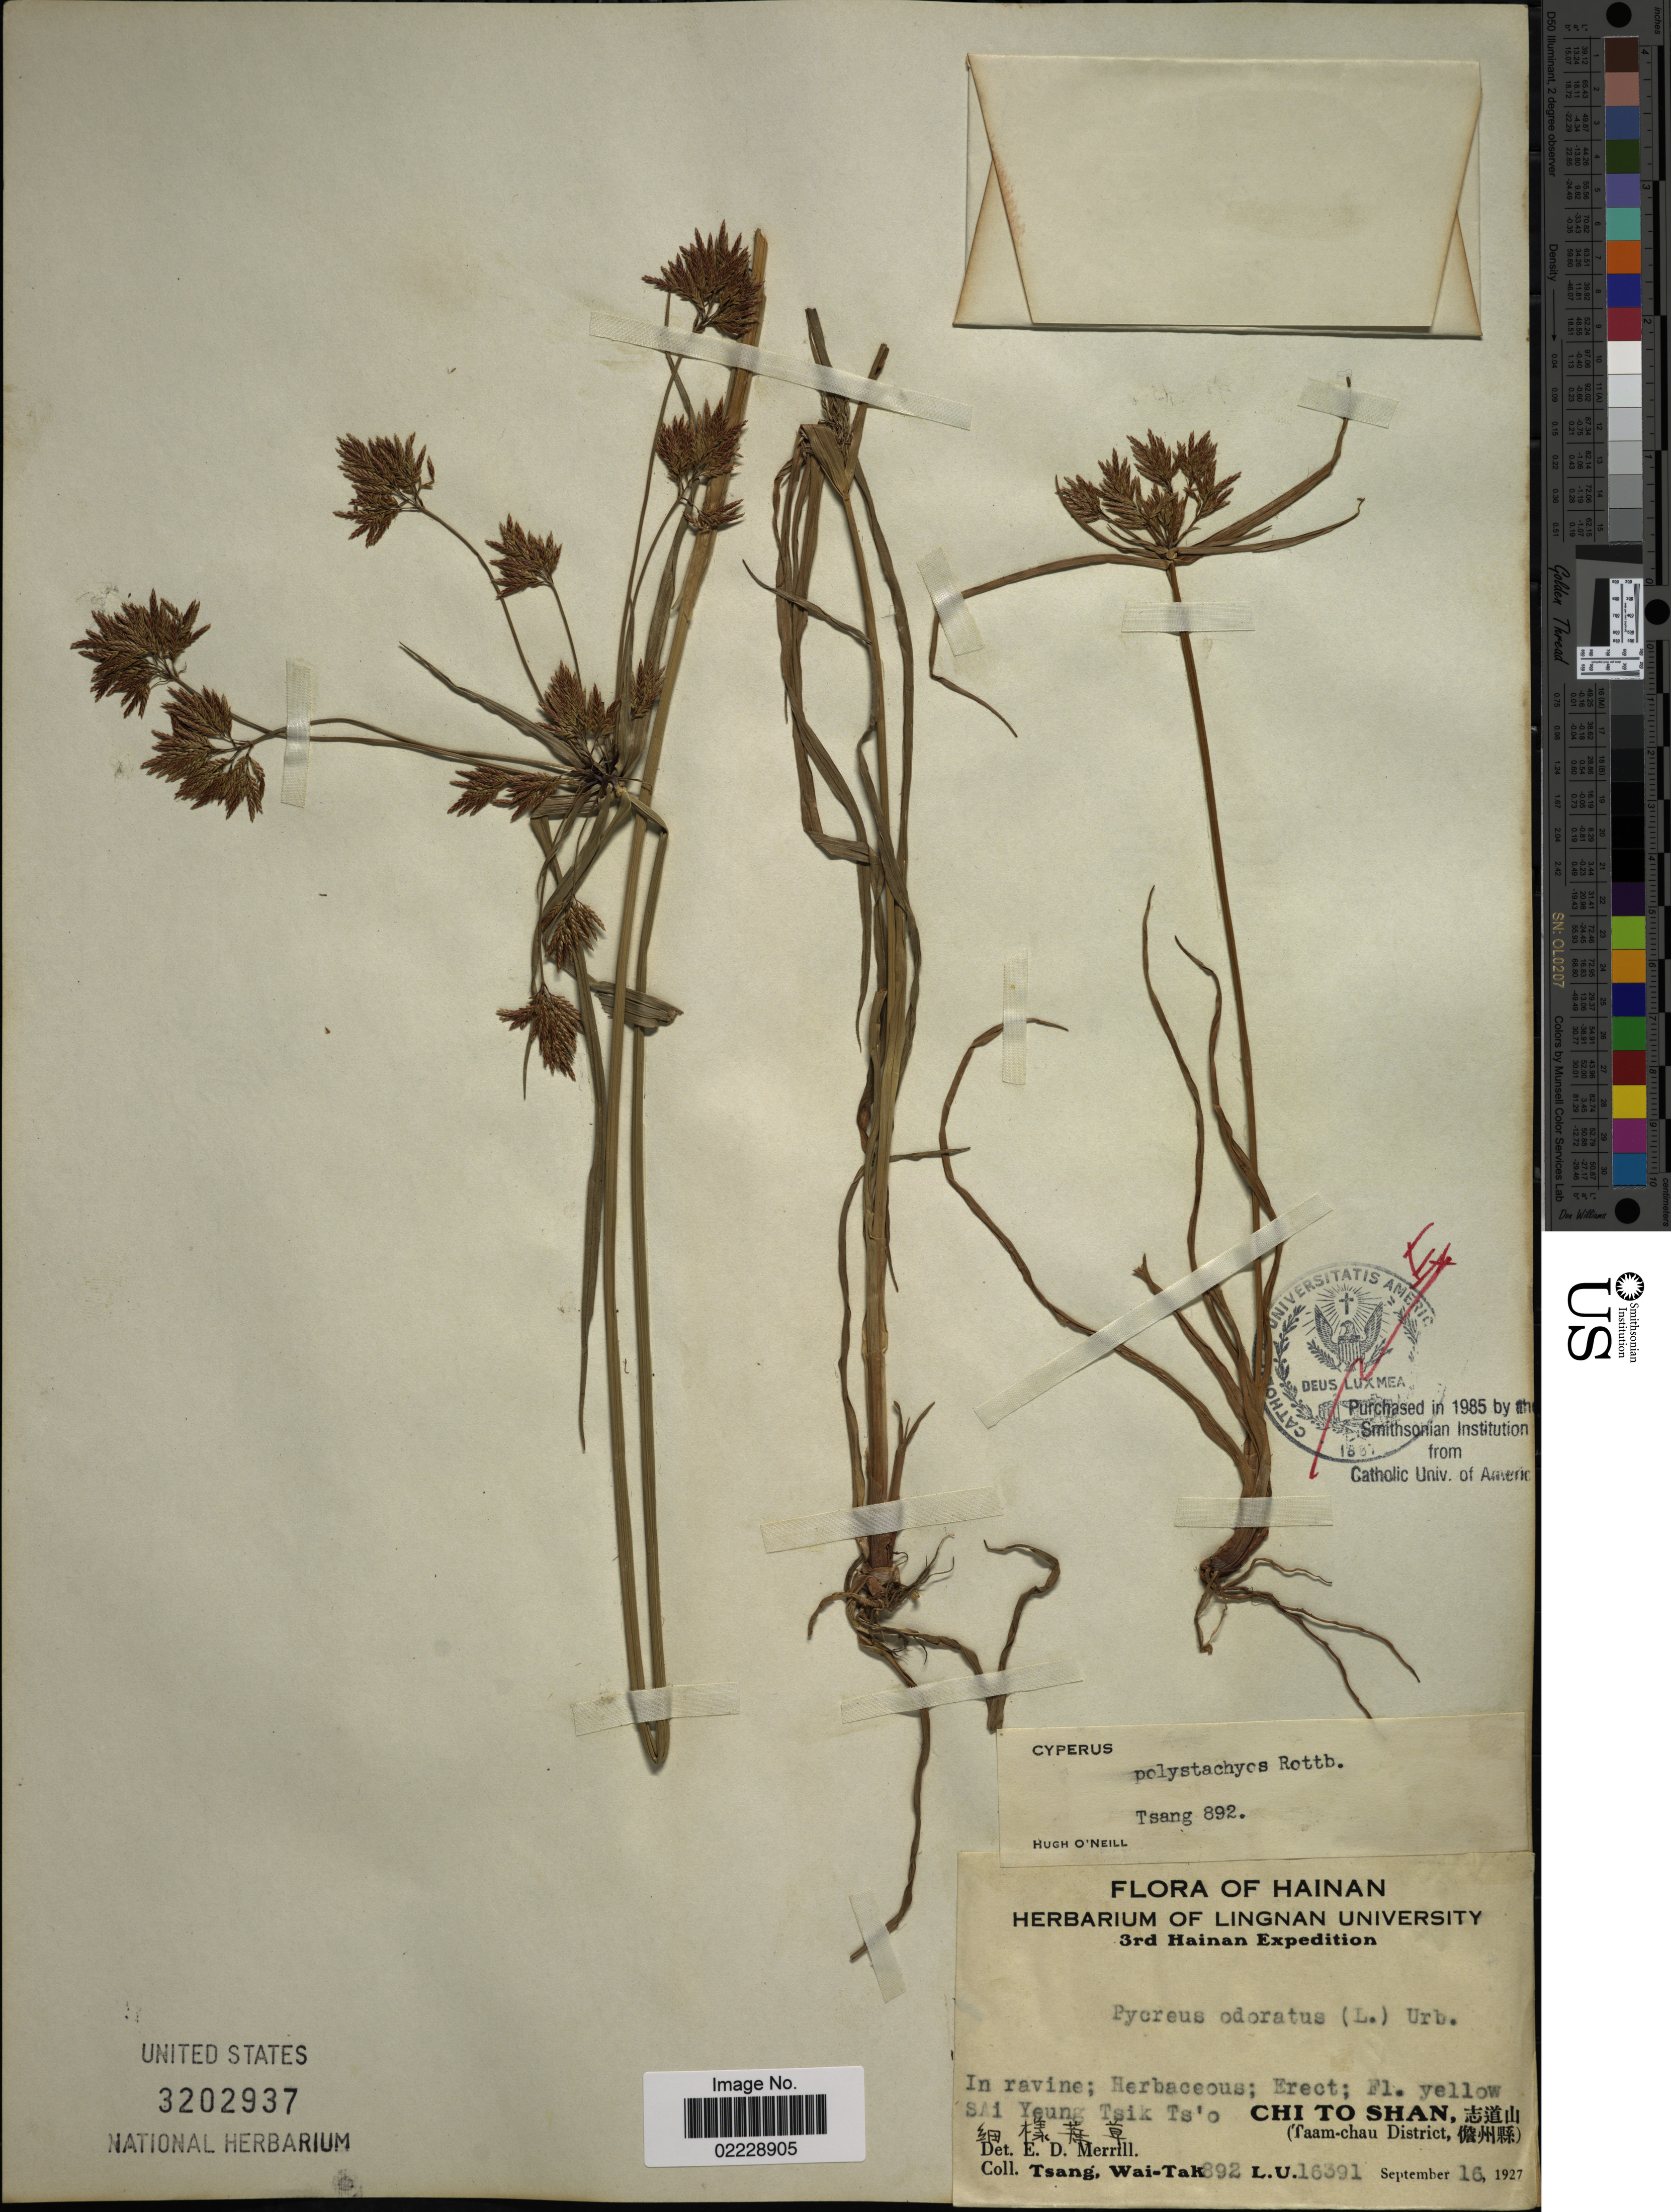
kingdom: Plantae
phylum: Tracheophyta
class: Liliopsida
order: Poales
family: Cyperaceae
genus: Cyperus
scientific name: Cyperus polystachyos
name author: Rottb.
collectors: W. T. Tsang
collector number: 892/L.U. 16391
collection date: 1927-09-16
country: China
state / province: Hainan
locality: Sai Yeung Teik Ts'o. Chi To Shan. (Taam-chau District)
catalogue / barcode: US 3202937